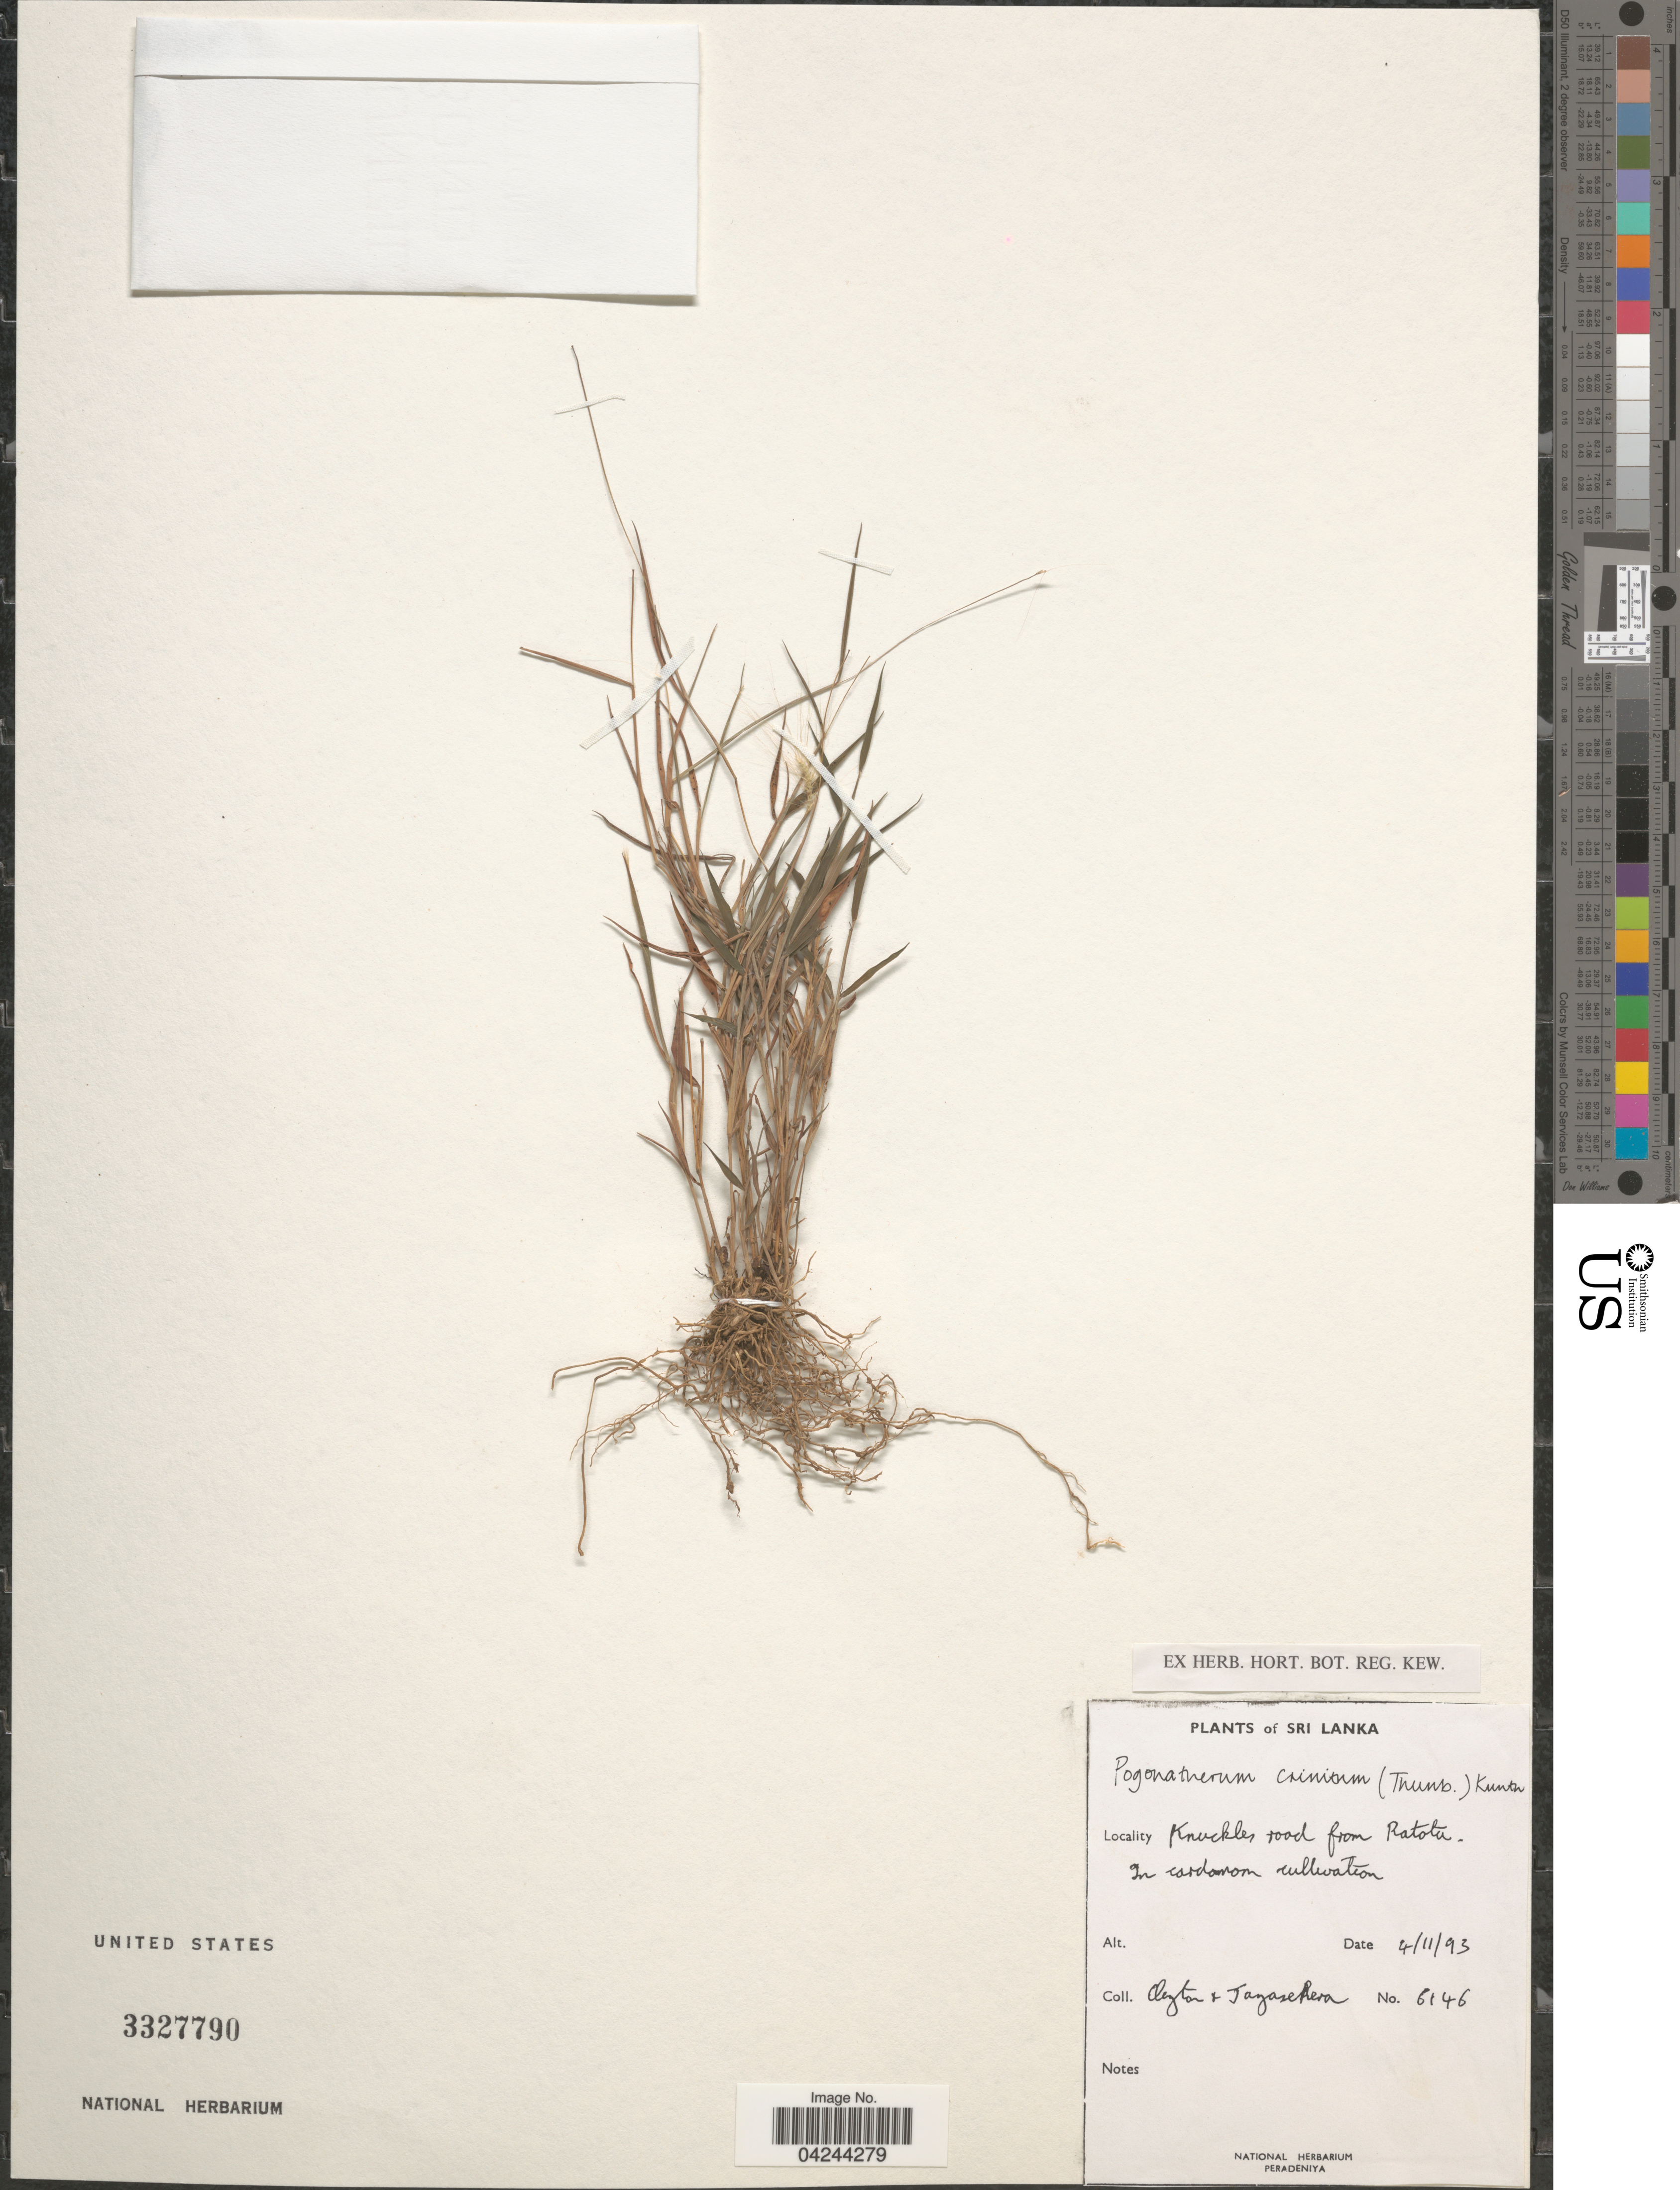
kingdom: Plantae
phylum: Tracheophyta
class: Liliopsida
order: Poales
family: Poaceae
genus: Pogonatherum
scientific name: Pogonatherum crinitum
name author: (Thunb.) Kunth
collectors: Clayton & -. Jayasekera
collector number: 6146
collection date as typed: Transcribed d/m/y: 4/11/93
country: Sri Lanka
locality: Knuckles road from Ratota.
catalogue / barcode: US 3327790